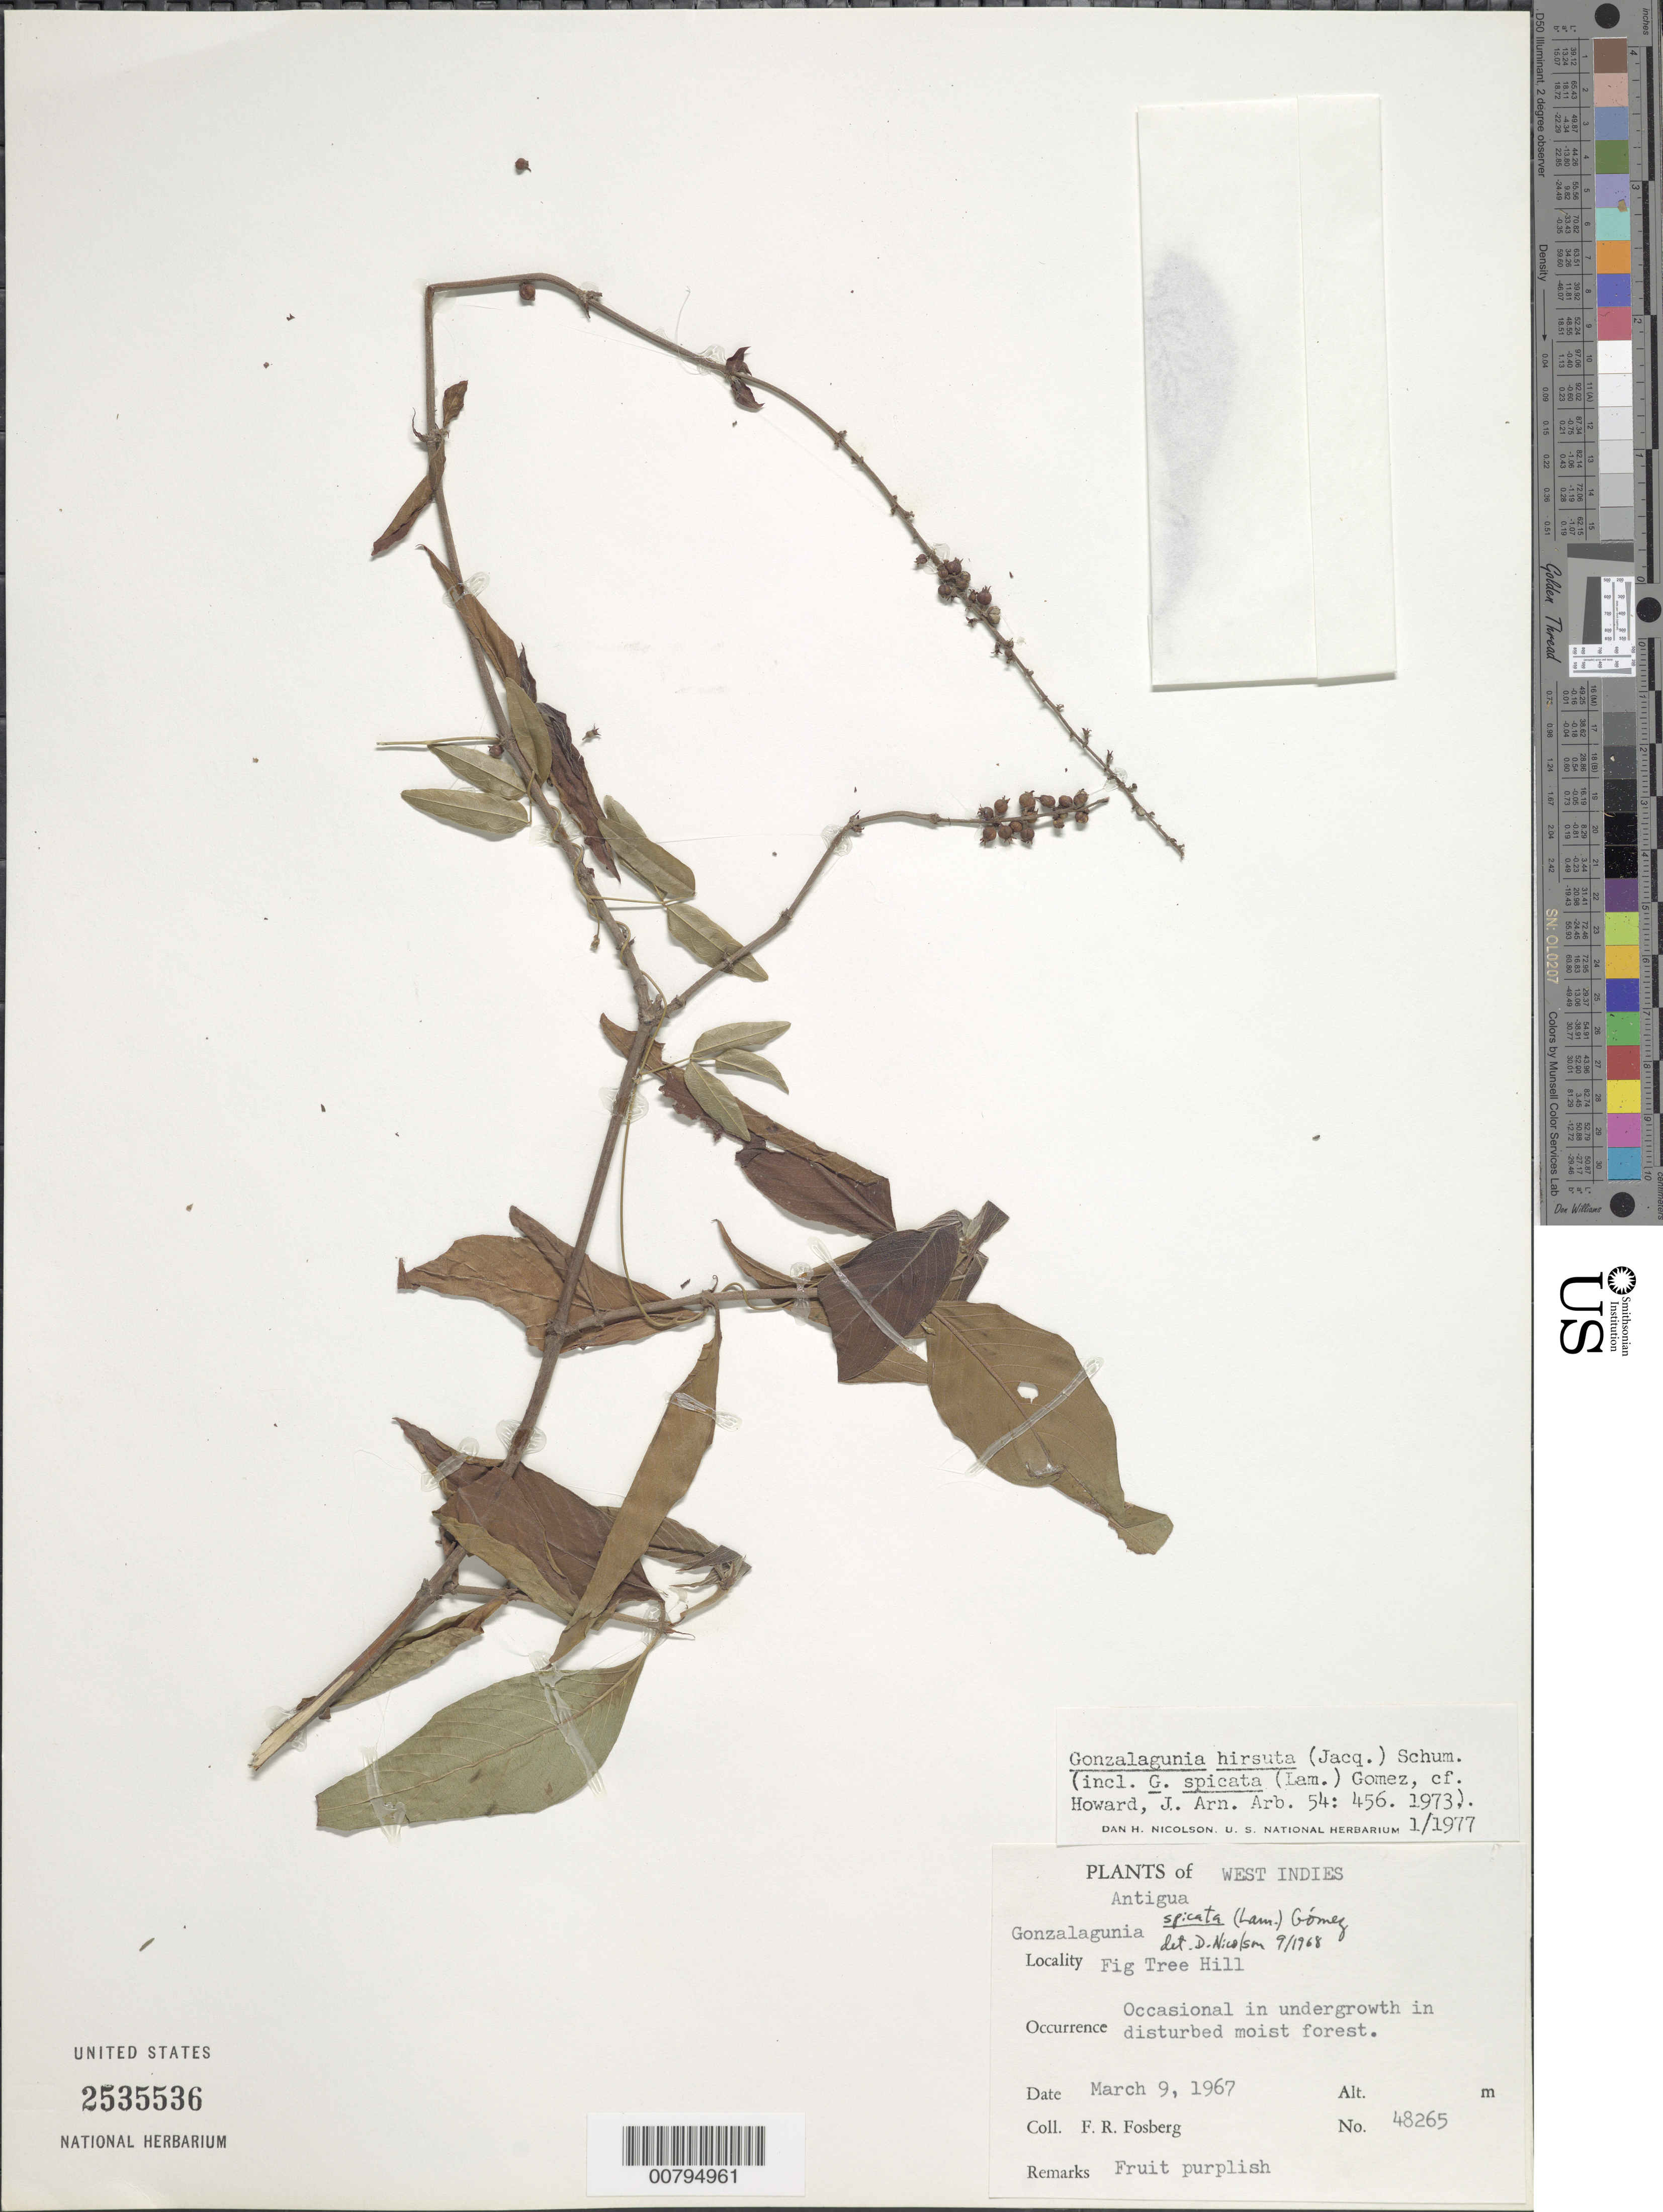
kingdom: Plantae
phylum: Tracheophyta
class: Magnoliopsida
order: Gentianales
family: Rubiaceae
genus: Gonzalagunia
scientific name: Gonzalagunia hirsuta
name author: Schum.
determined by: Nicolson, Dan H.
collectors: F. R. Fosberg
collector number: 48265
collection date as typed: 09 Mar 1967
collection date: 1967-03-09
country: Antigua and Barbuda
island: Leeward Is.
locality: Fig Tree Hill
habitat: In undergrowth in disturbed moist forest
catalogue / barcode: US 2535536